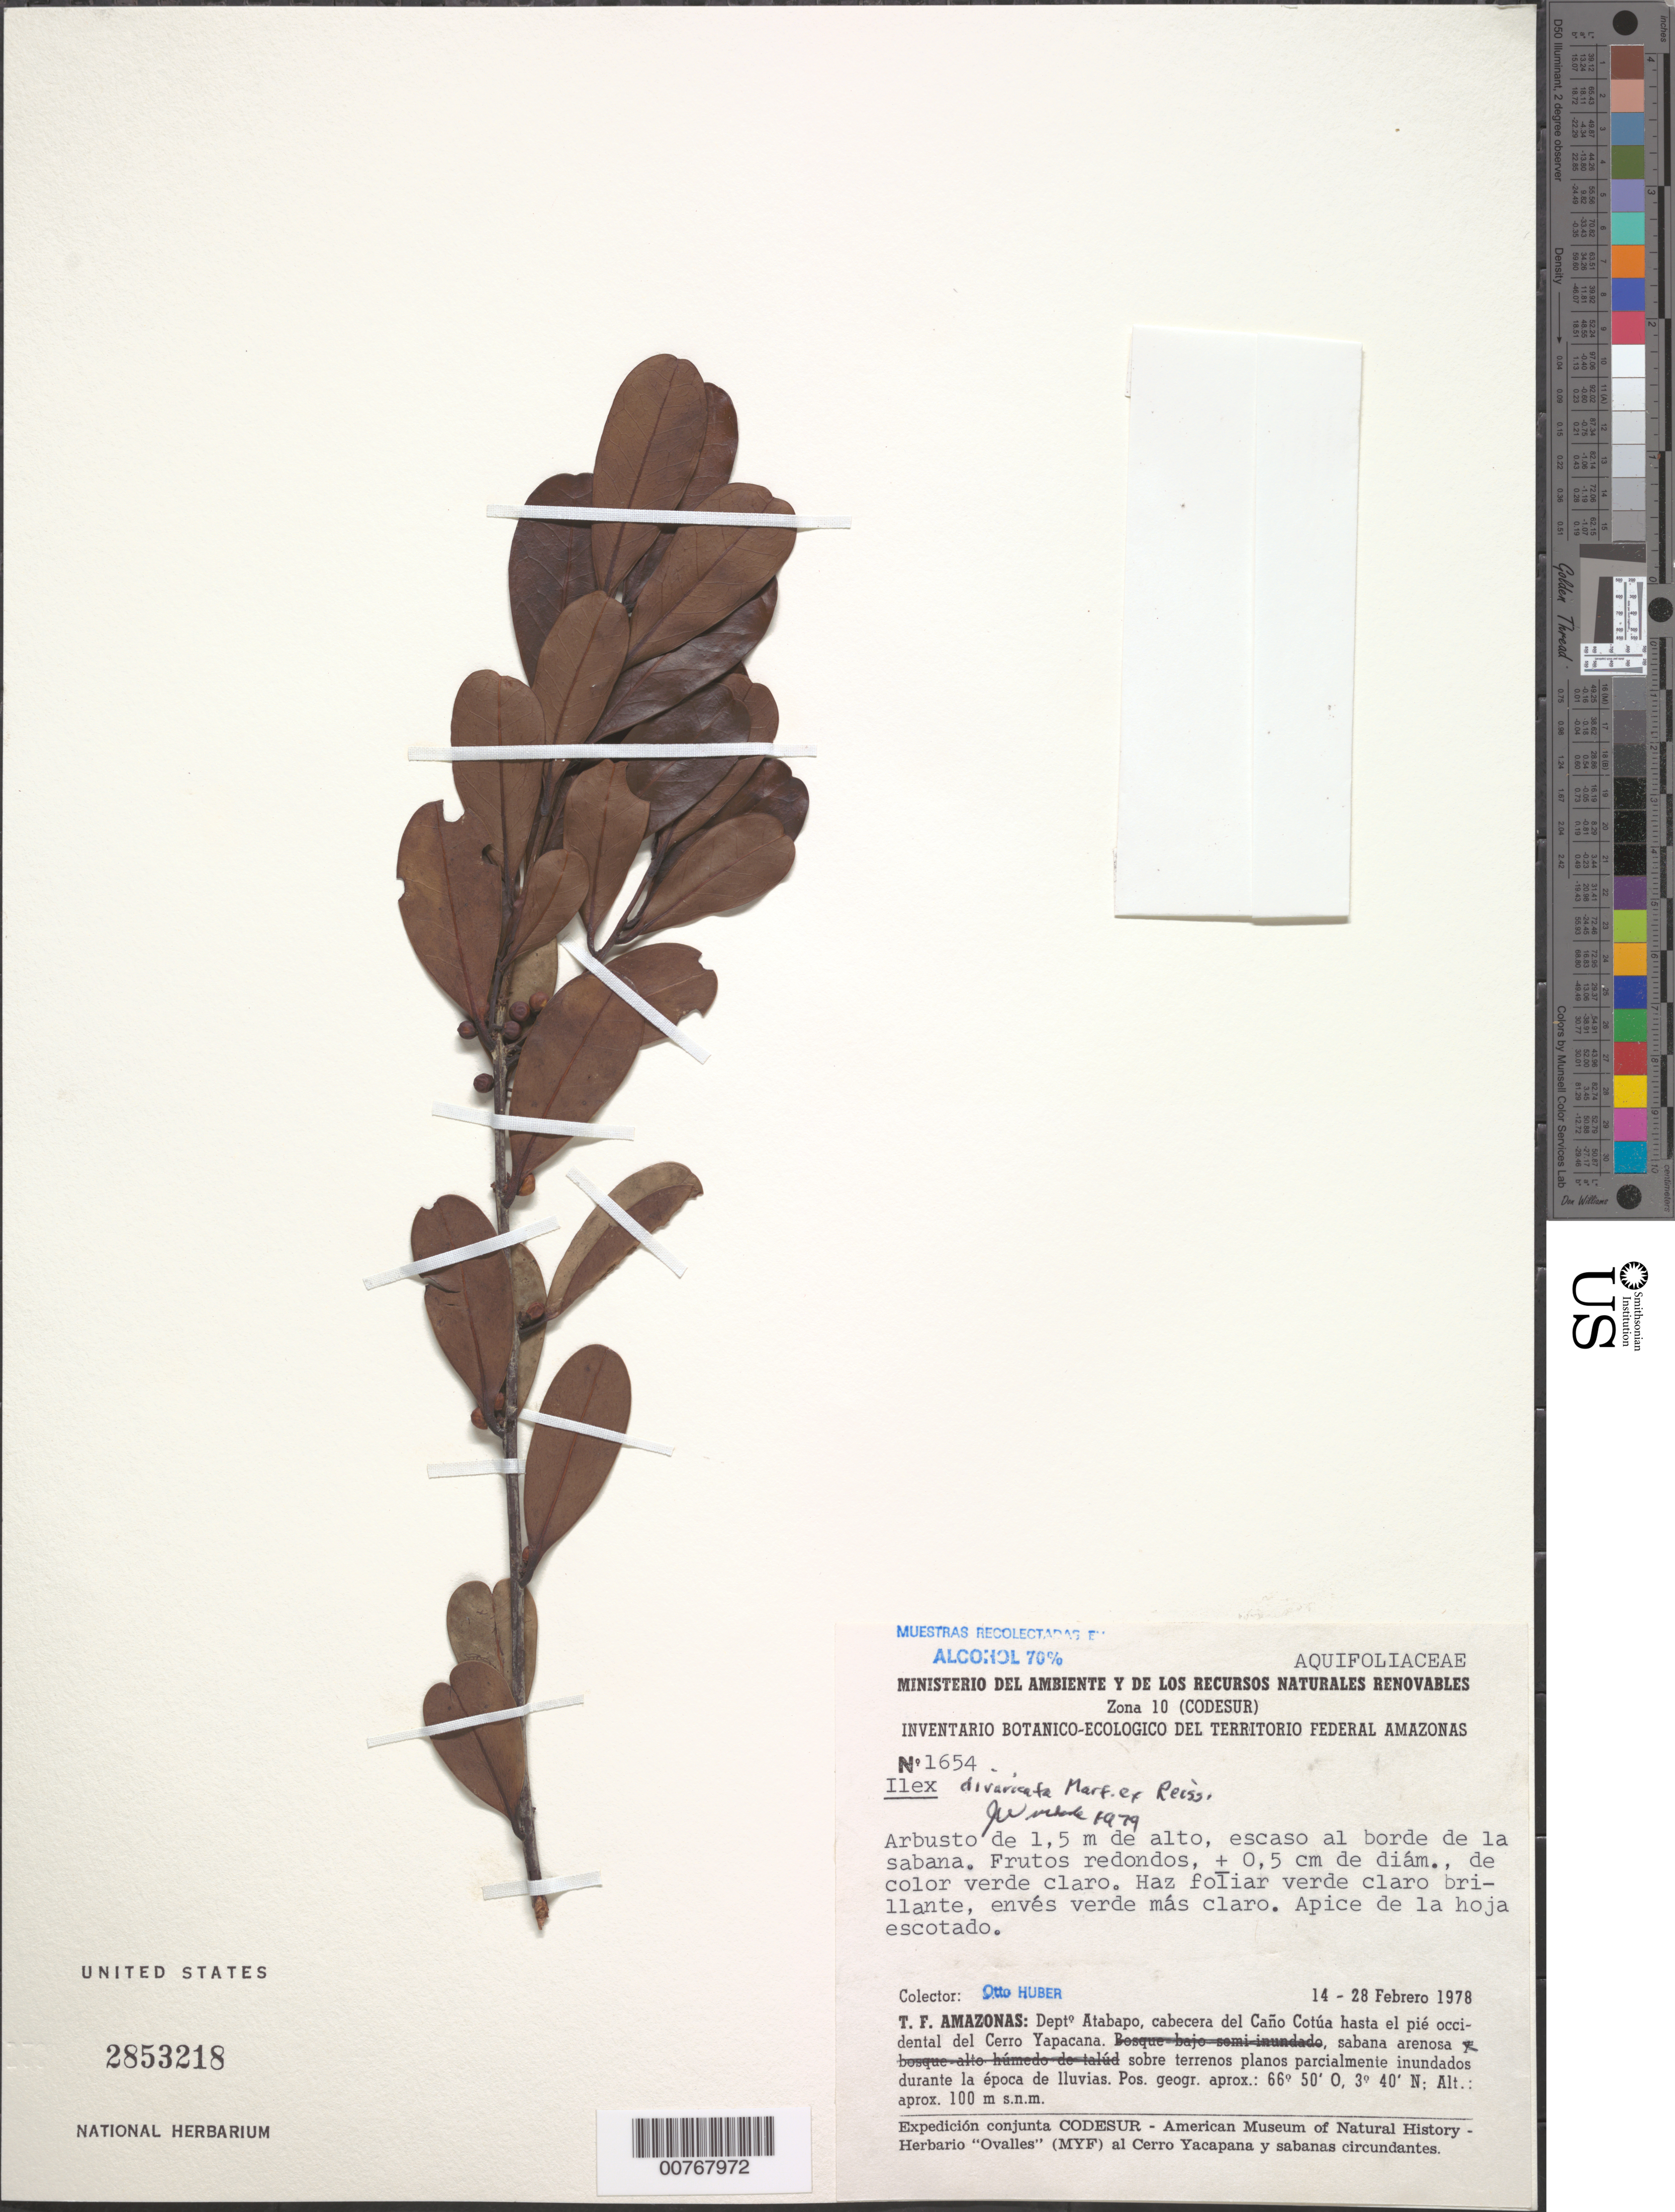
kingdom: Plantae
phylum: Tracheophyta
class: Magnoliopsida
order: Aquifoliales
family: Aquifoliaceae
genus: Ilex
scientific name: Ilex divaricata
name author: Mart. ex Reissek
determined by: Wurdack, John J., (US), US (UNITED STATES)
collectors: O. Huber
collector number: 1654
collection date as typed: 14-Feb-78 to 28-Feb-78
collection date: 1978-02-14/1978-02-28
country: Venezuela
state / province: Amazonas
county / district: Atabapo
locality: Caño Cotúa hasta el pié occidental del Cerro Yapacána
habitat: Growing on the border of the sandy savanna on flat ground partially flooded during rainy season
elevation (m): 100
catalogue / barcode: US 2853218